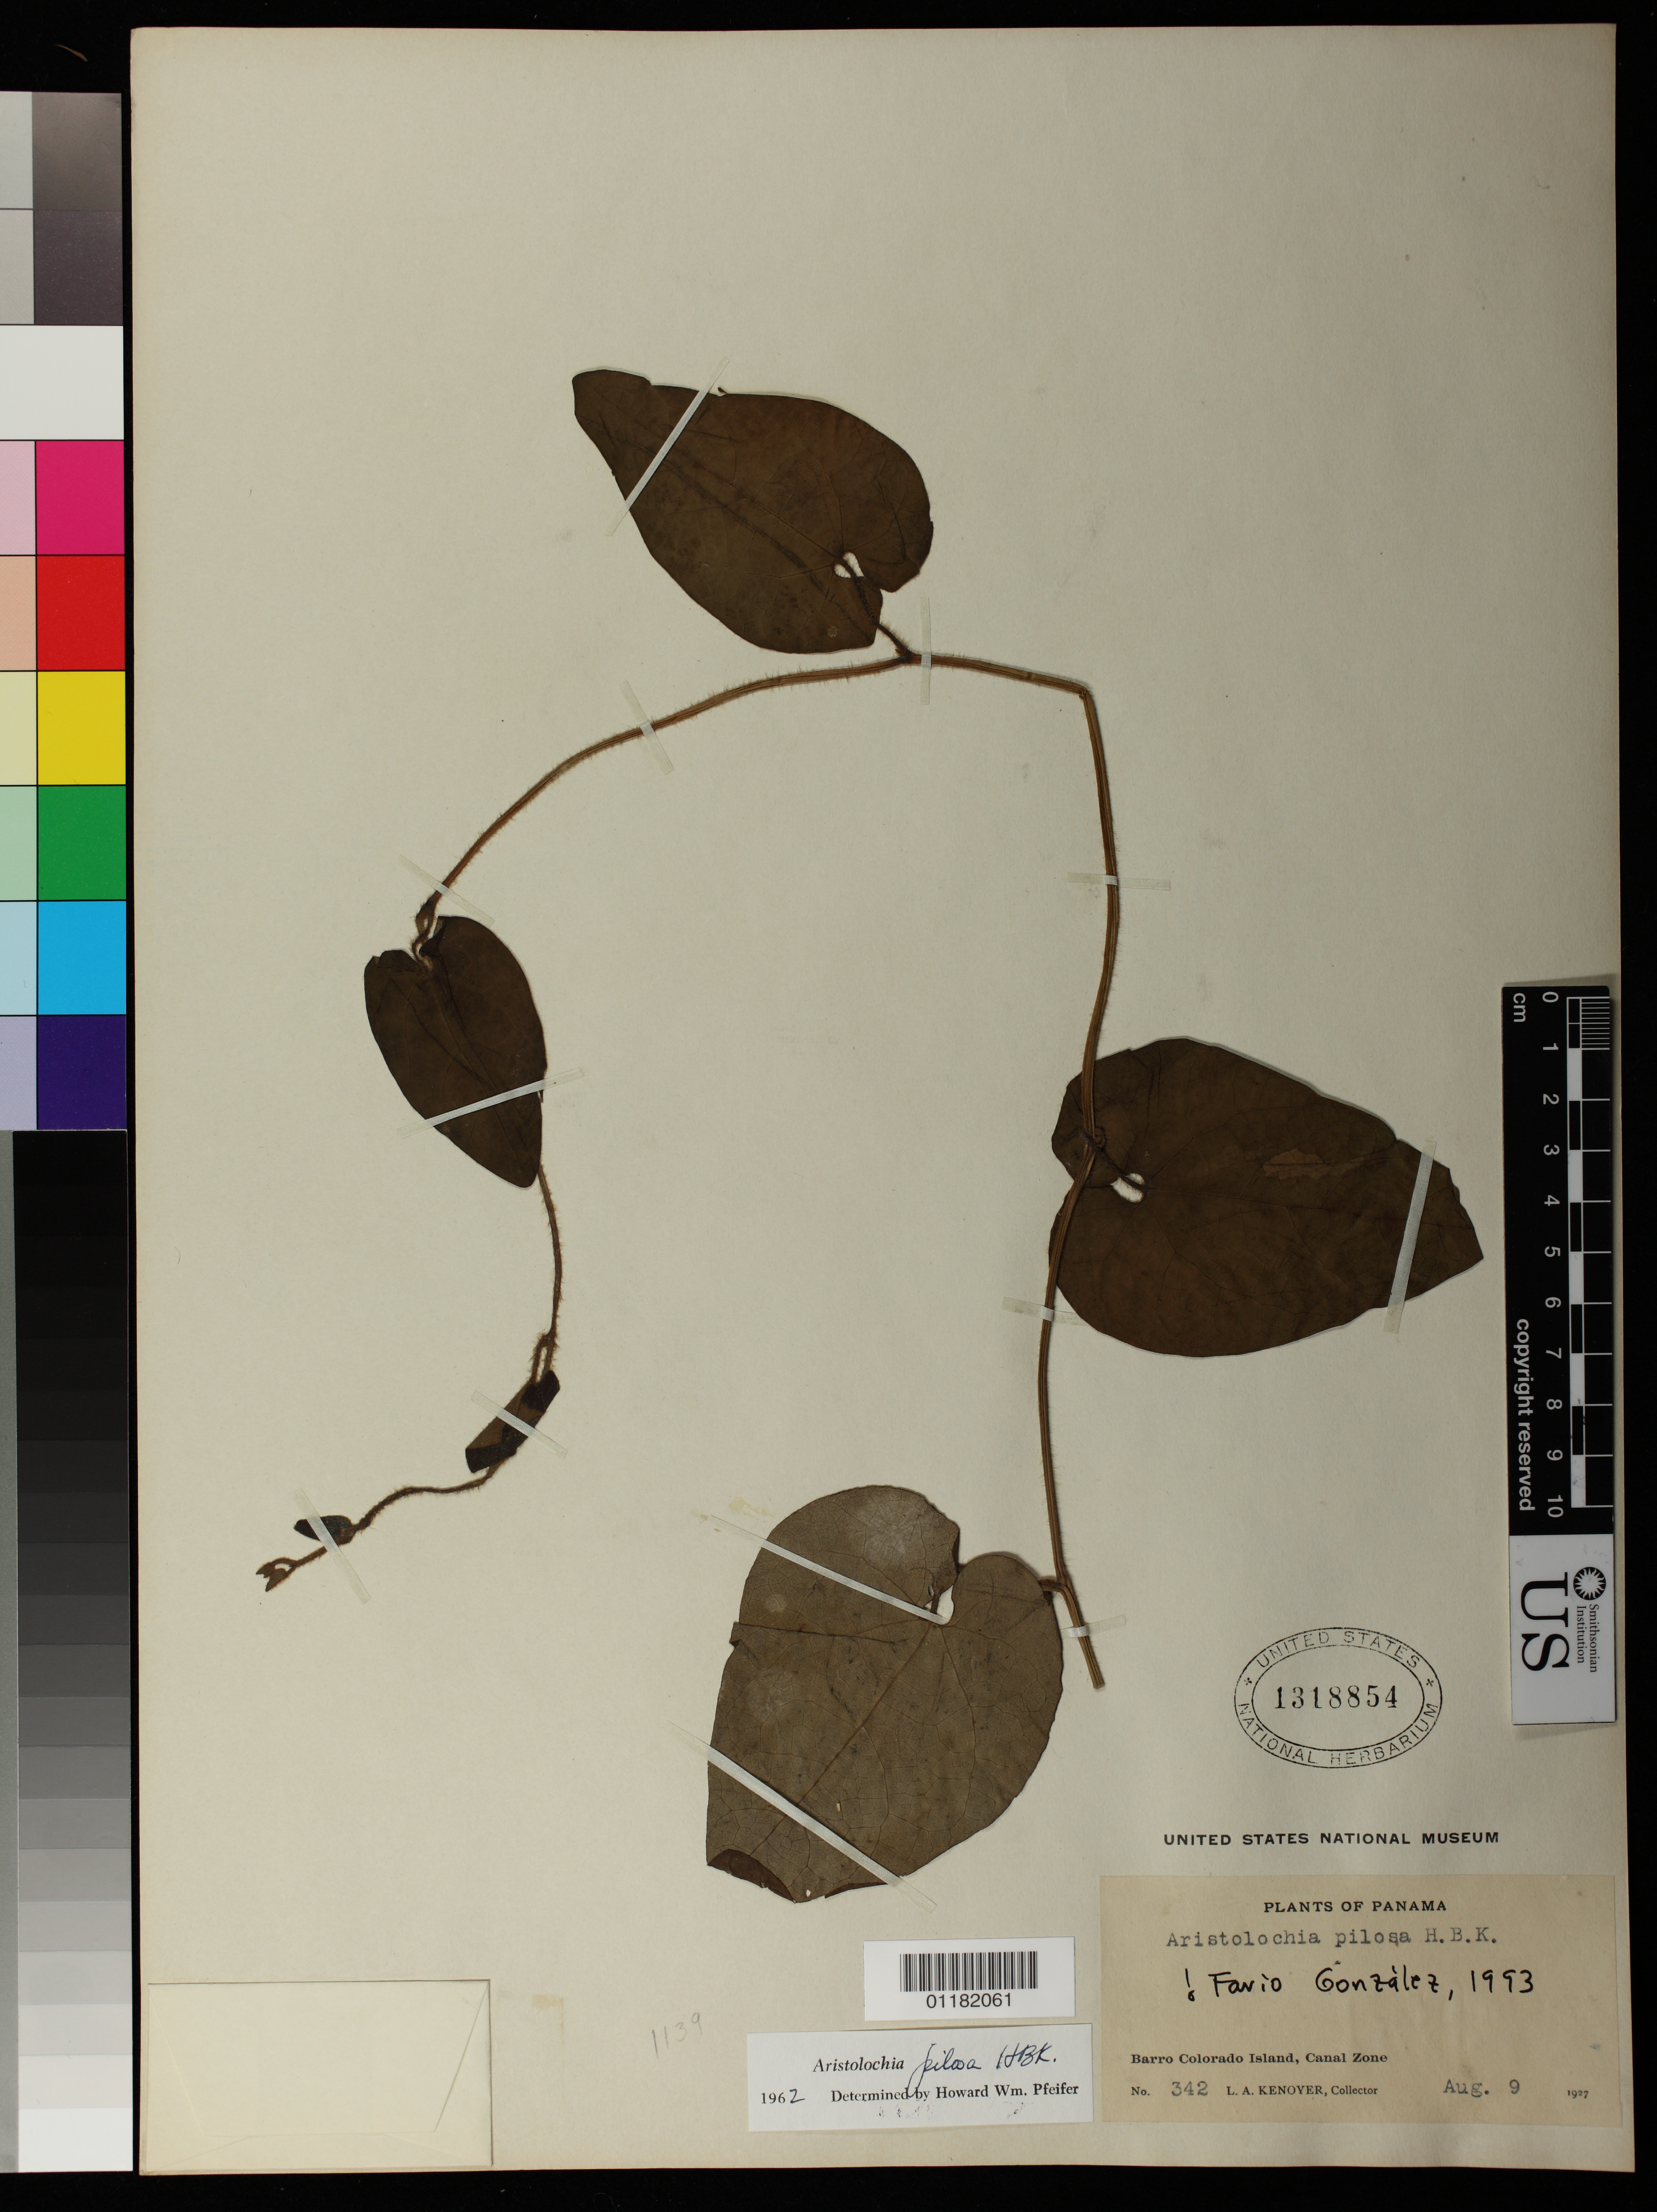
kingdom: Plantae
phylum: Tracheophyta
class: Magnoliopsida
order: Piperales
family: Aristolochiaceae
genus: Aristolochia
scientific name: Aristolochia pilosa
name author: Kunth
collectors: L. A. Kenoyer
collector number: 342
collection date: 1917-08-09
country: Panama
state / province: Panamá Oeste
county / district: Canal Zone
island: Barro Colorado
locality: Barro Colorado Island, Canal Zone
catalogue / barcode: US 1318854